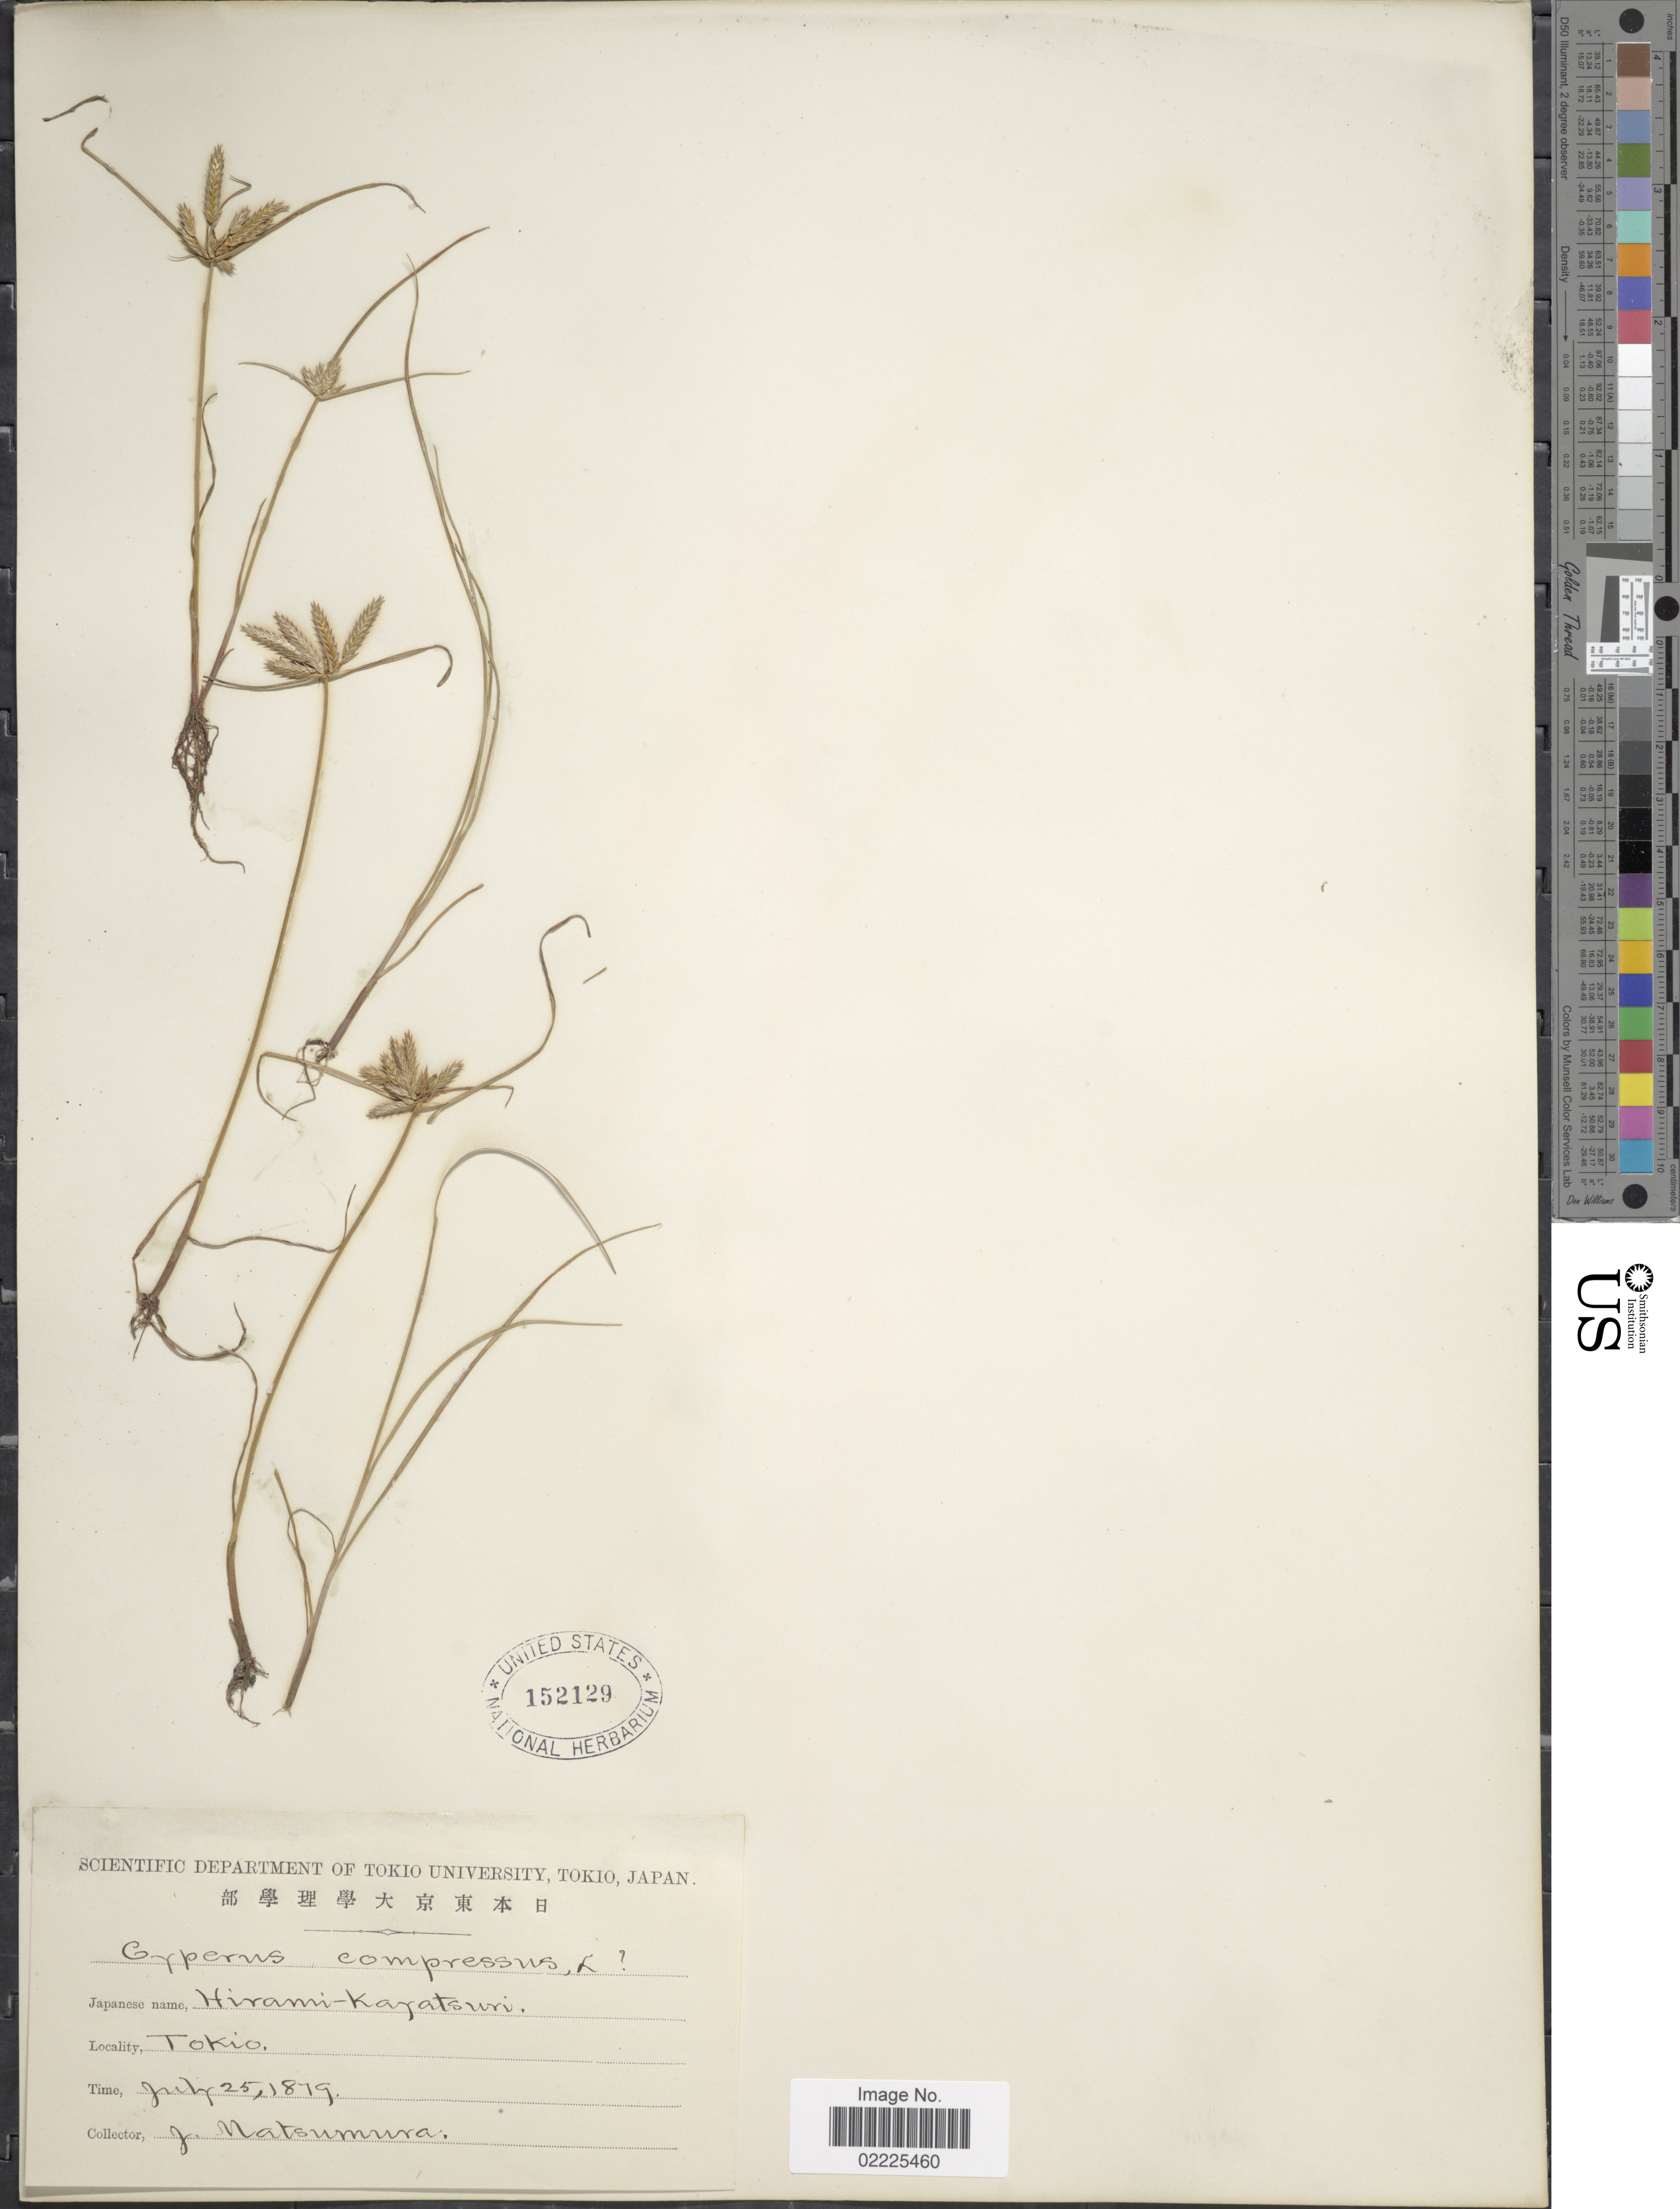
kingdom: Plantae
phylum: Tracheophyta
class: Liliopsida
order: Poales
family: Cyperaceae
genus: Cyperus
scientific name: Cyperus compressus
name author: L.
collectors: J. Matsumura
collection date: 1879-07-25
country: Japan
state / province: Tokyo, Federal City of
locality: Hirami-karatsuri, Tokio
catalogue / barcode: US 152129